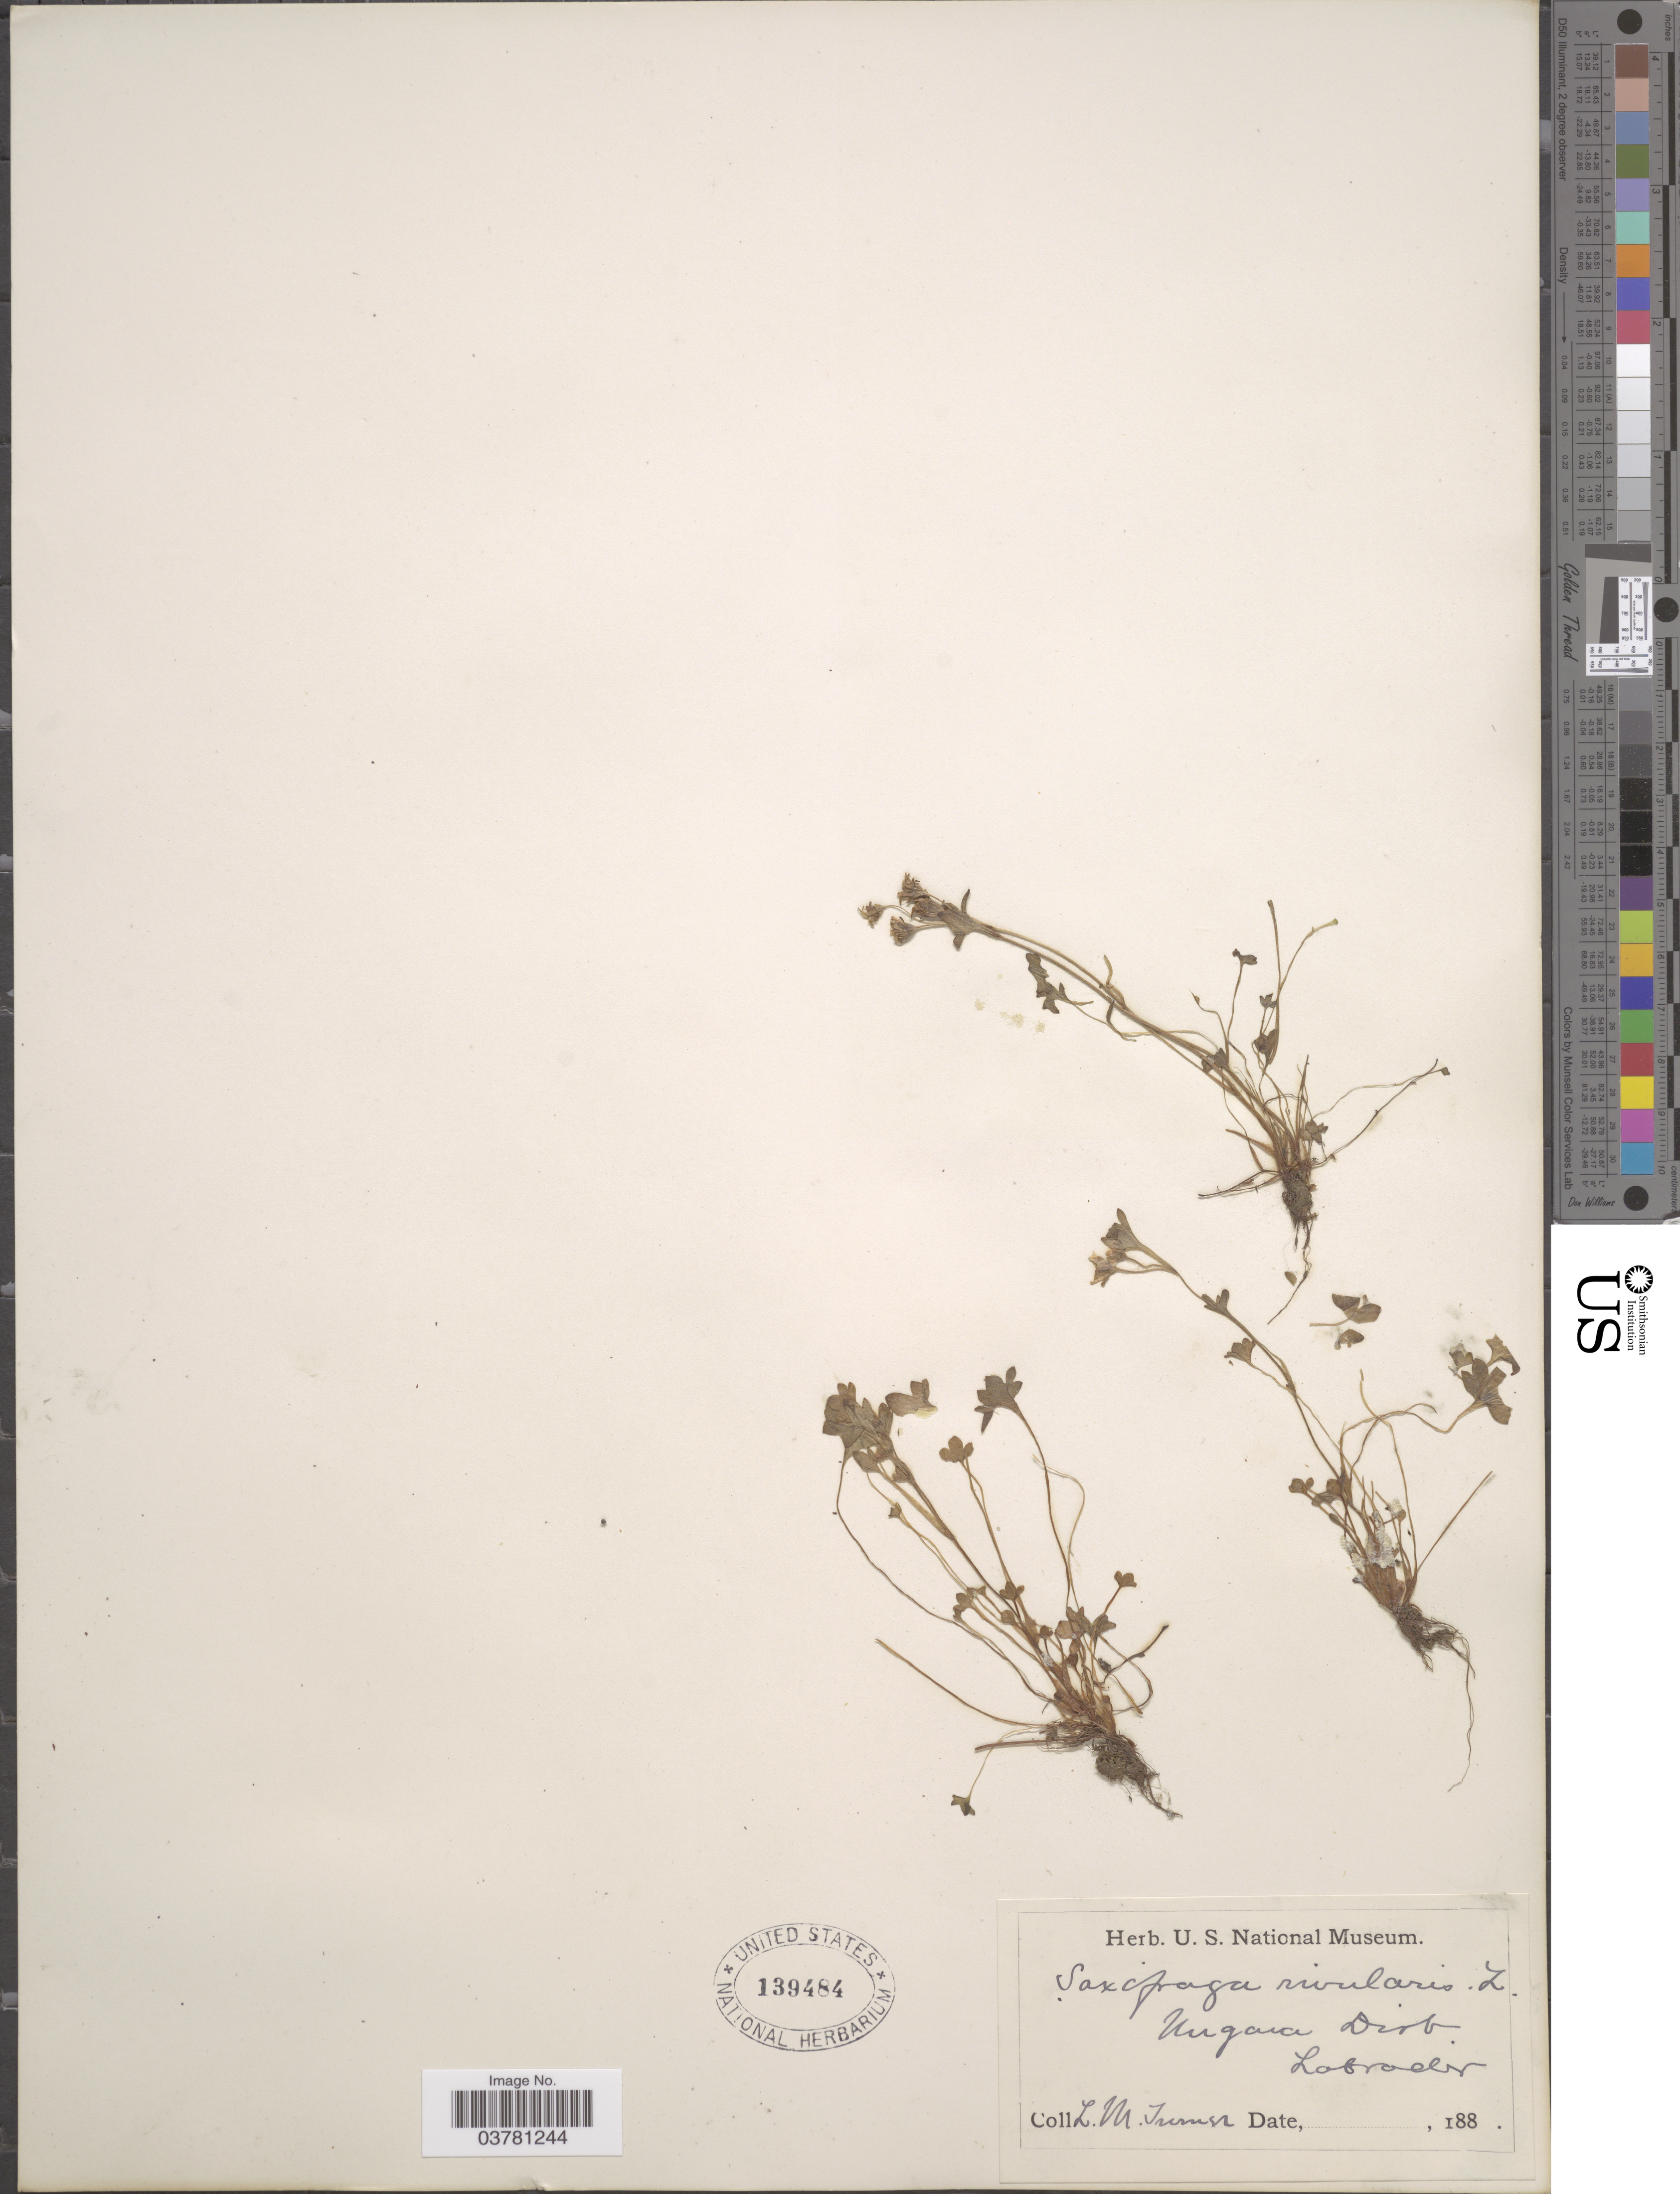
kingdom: Plantae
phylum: Tracheophyta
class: Magnoliopsida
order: Saxifragales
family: Saxifragaceae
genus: Saxifraga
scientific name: Saxifraga rivularis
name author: L.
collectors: L. M. Turner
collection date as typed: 188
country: Canada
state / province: Newfoundland and Labrador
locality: Ungava Dist. Labrador.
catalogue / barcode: US 139484